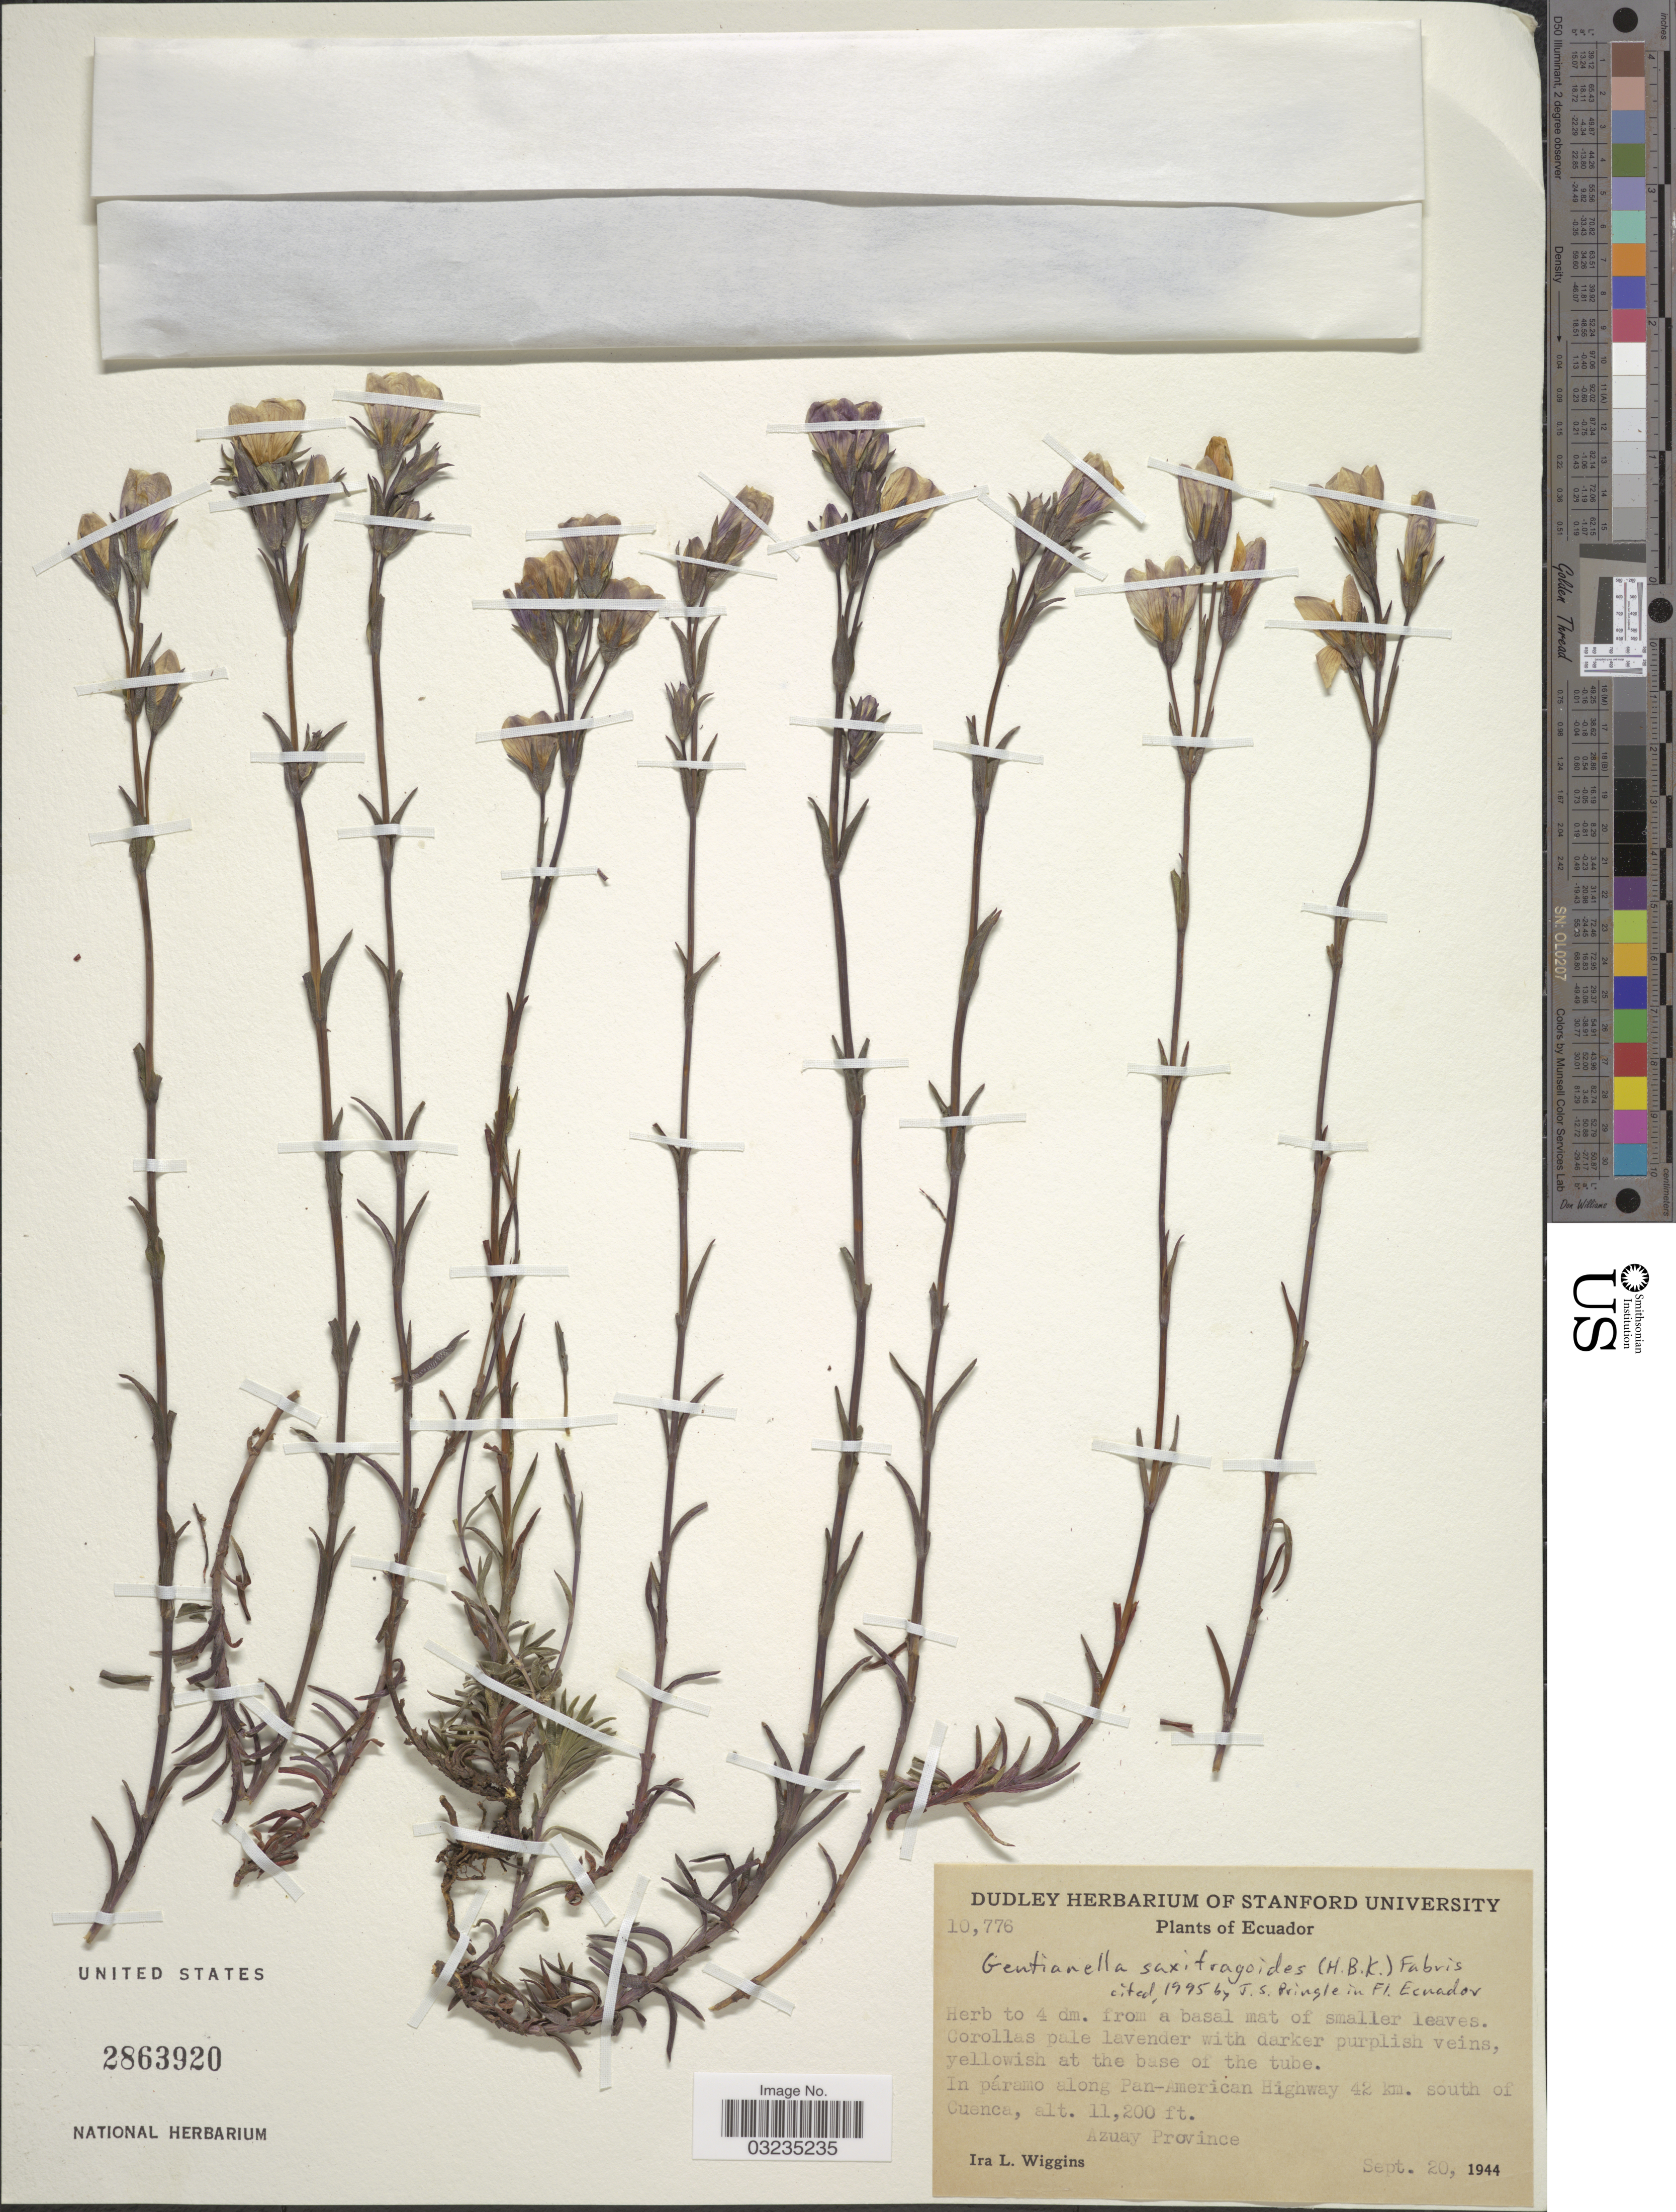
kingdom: Plantae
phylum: Tracheophyta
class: Magnoliopsida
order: Gentianales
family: Gentianaceae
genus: Gentiana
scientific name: Gentiana saxifragoides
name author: Kunth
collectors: I. L. Wiggins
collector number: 10776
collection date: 1944-09-20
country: Ecuador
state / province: Azuay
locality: In páramo along Pan-American Highway 42 km. south of Cuenca. Azuay Province.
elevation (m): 3414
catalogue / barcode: US 2863920